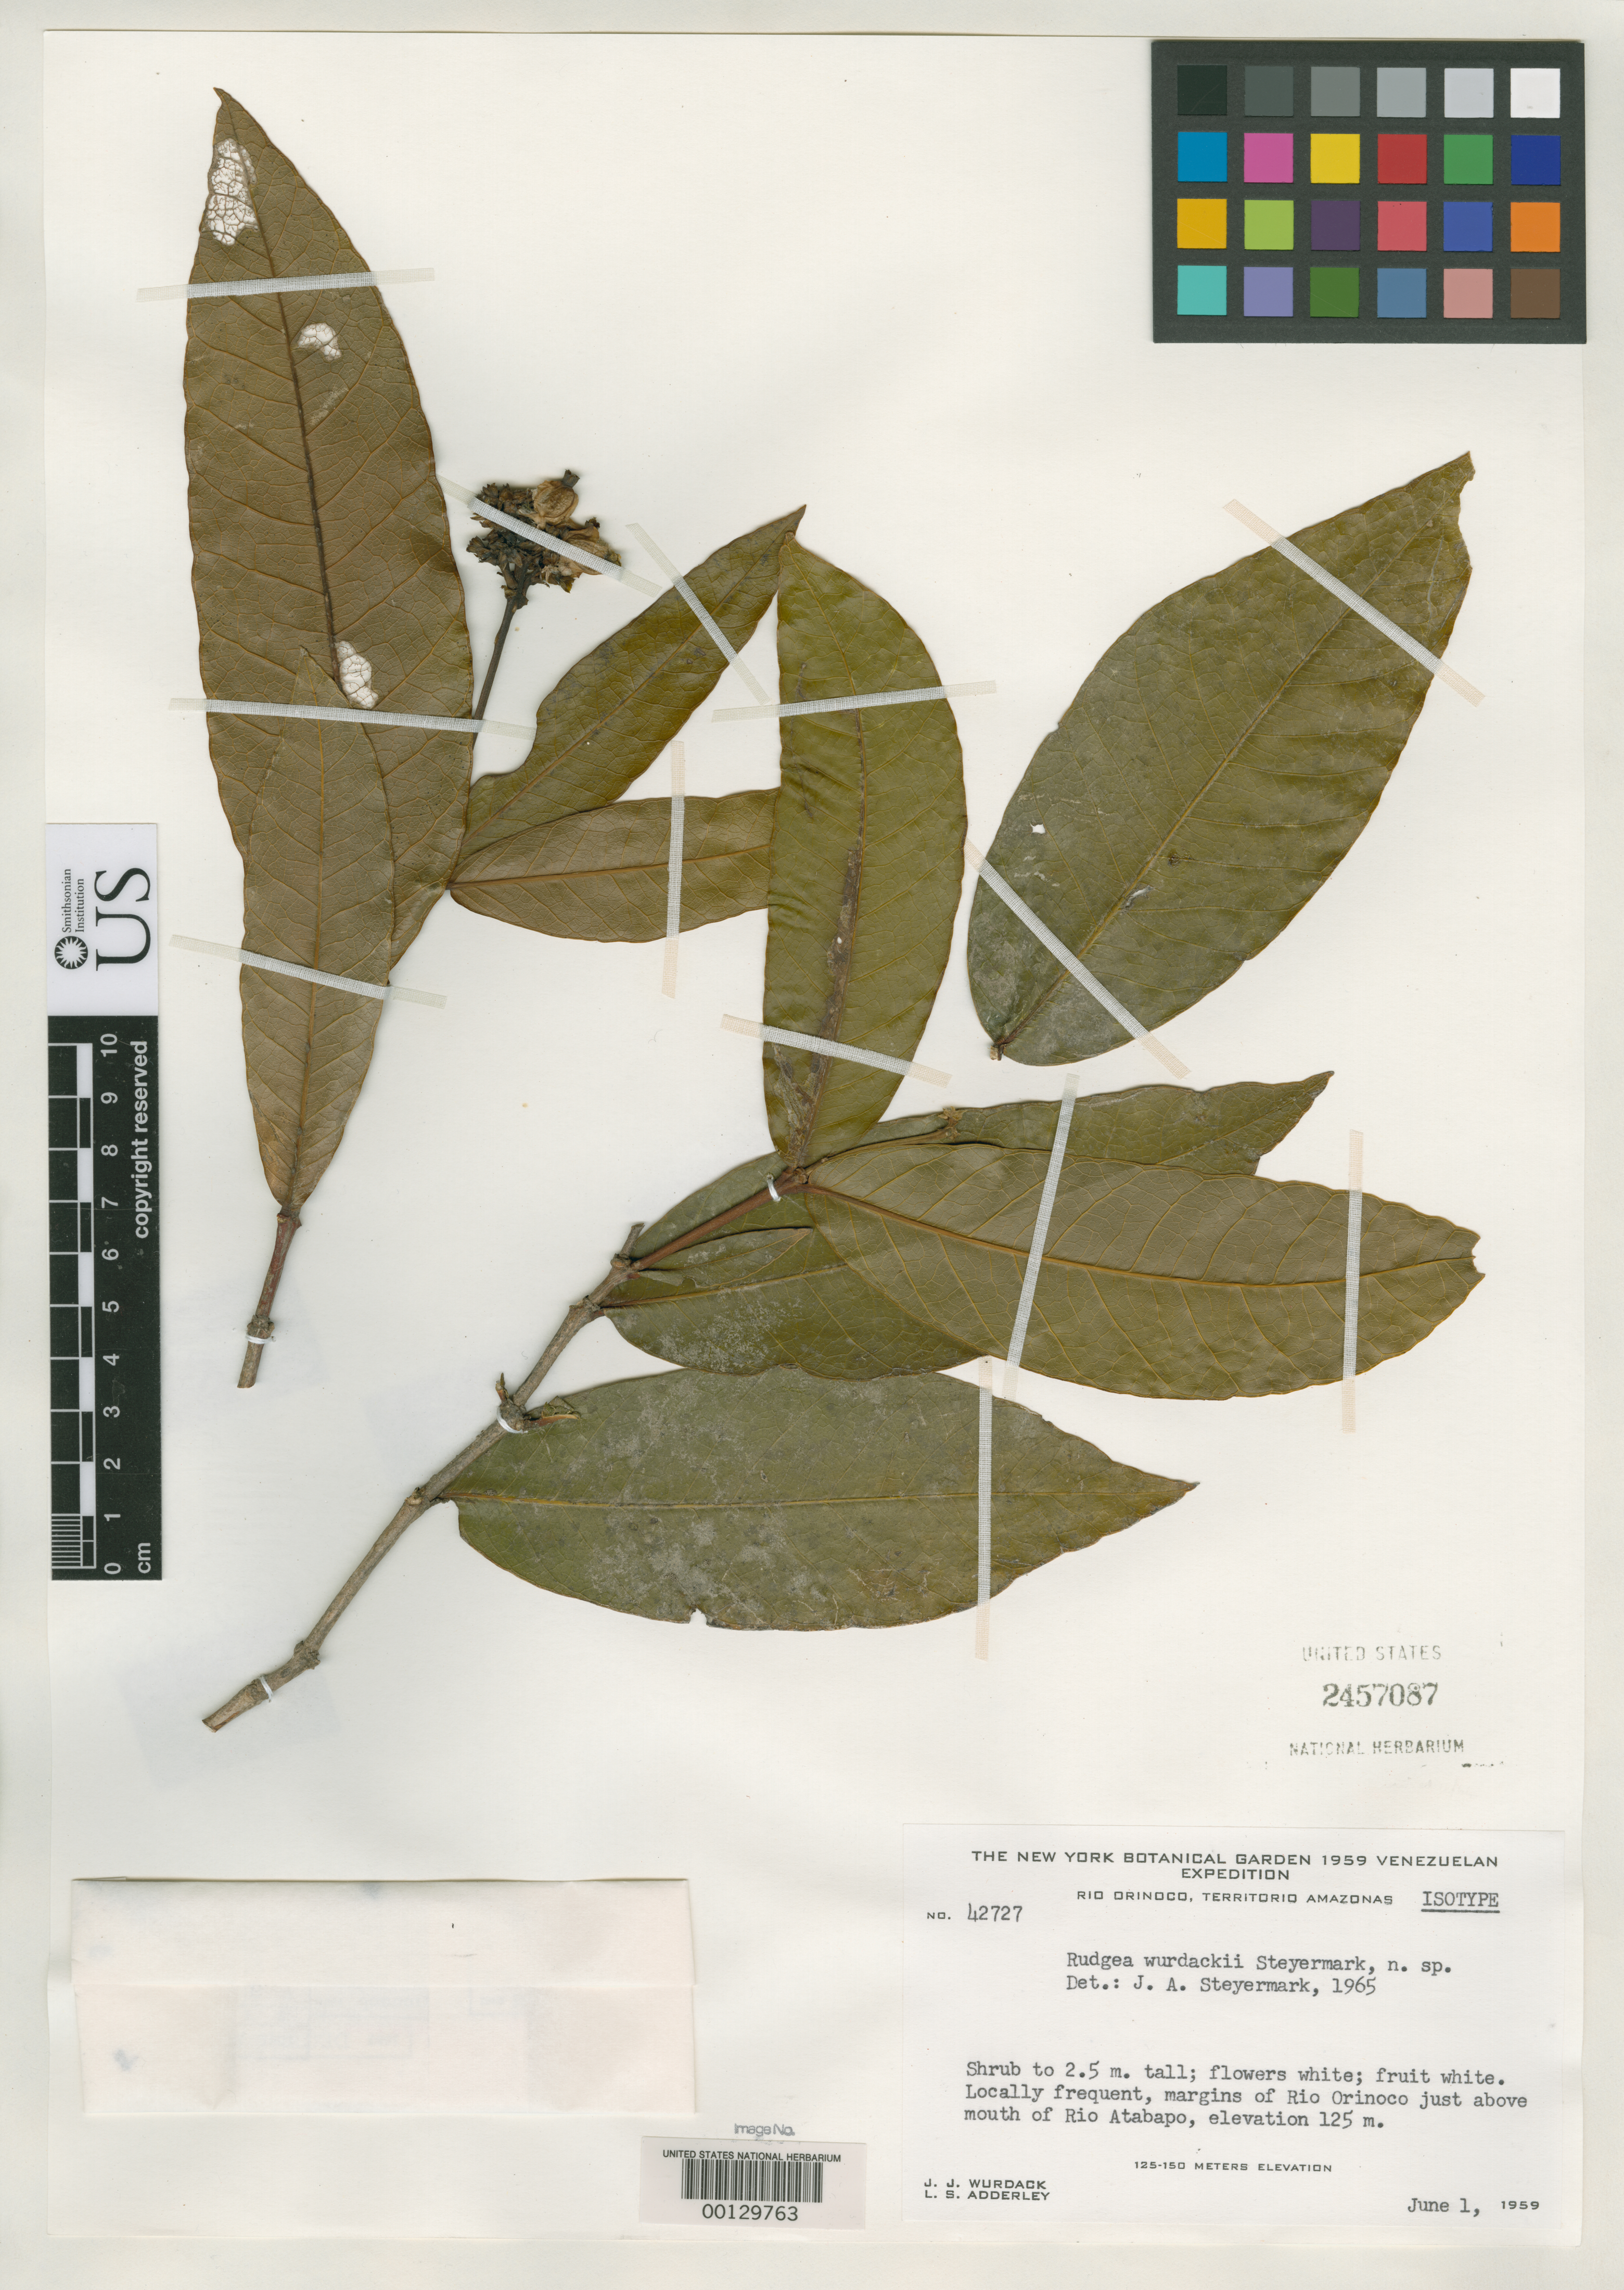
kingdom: Plantae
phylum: Tracheophyta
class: Magnoliopsida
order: Gentianales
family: Rubiaceae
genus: Rudgea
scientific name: Rudgea wurdackii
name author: Steyerm.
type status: Isotype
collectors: J. J. Wurdack & L. S. Adderley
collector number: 42727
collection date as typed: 01 Jun 1959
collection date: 1959-06-01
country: Venezuela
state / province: Amazonas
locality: Rio Orinoco, just above mouth of Rio Atabapo.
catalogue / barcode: US 2457087